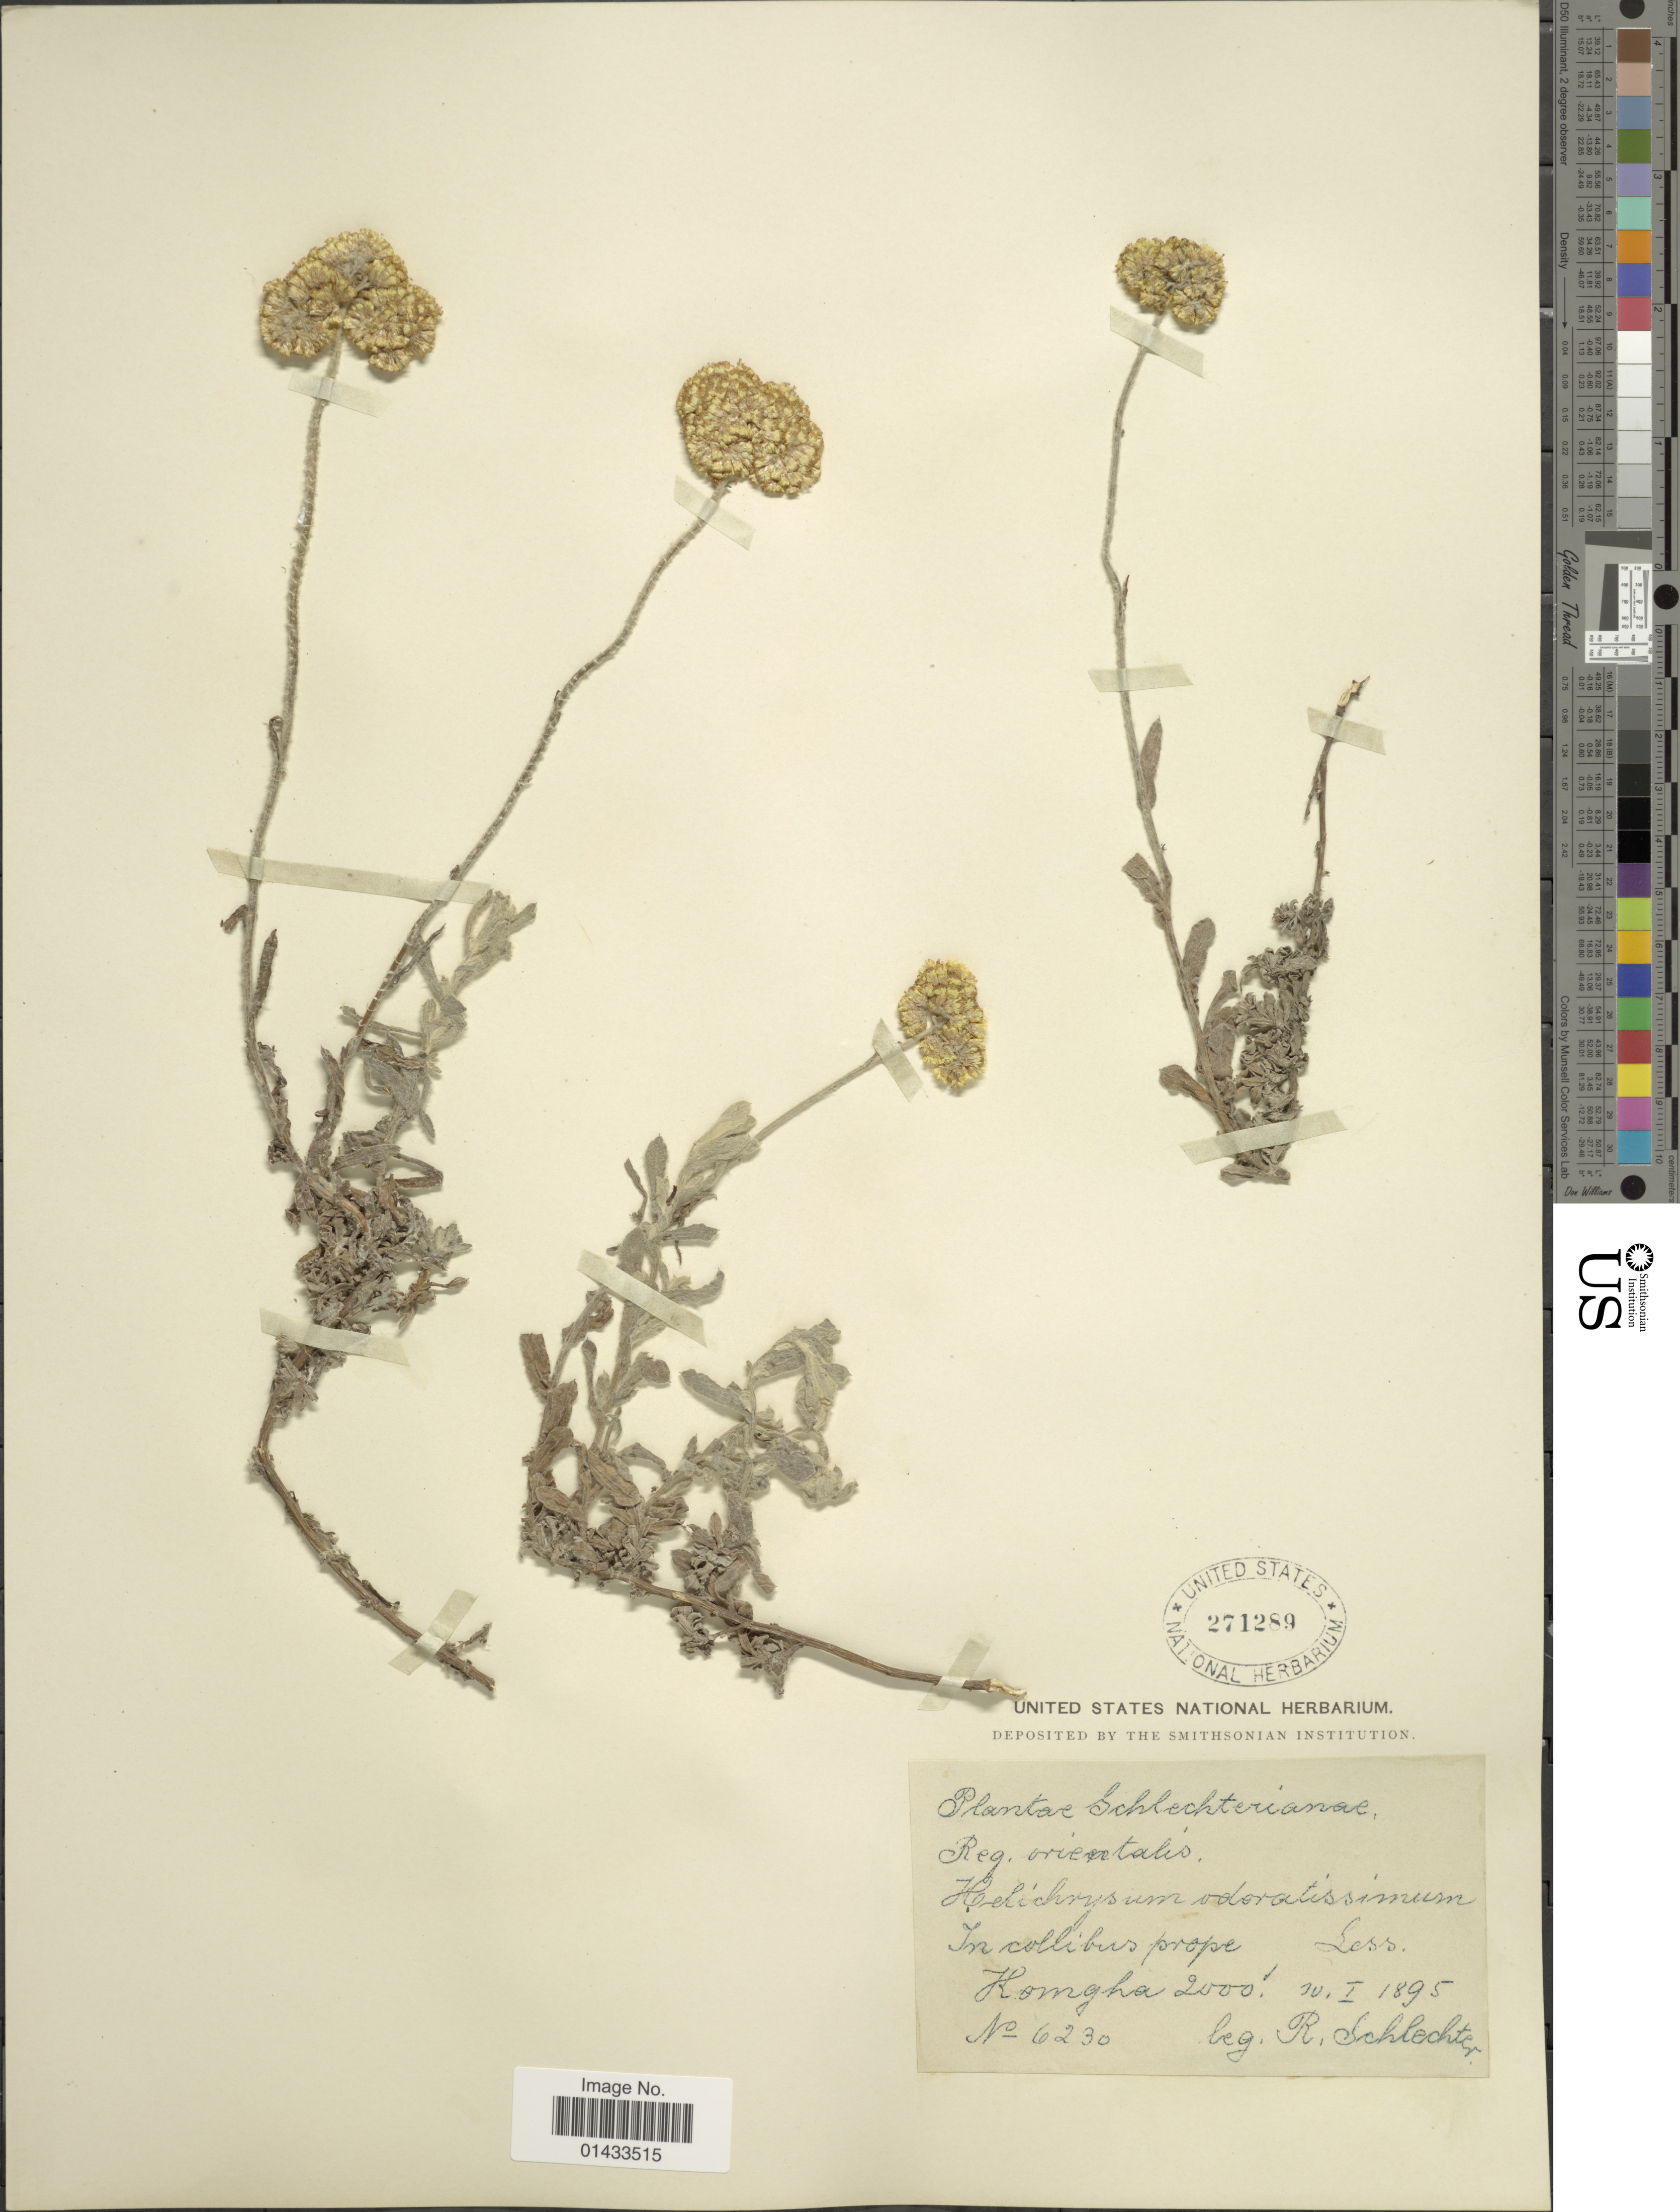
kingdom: Plantae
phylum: Tracheophyta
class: Magnoliopsida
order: Asterales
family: Asteraceae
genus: Helichrysum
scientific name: Helichrysum odoratissimum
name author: (L.) Sweet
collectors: F. R. R. Schlechter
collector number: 6230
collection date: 1895-02-10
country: South Africa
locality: Reg. Orientalis, In collibus prope Komgha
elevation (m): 610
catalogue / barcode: US 271289